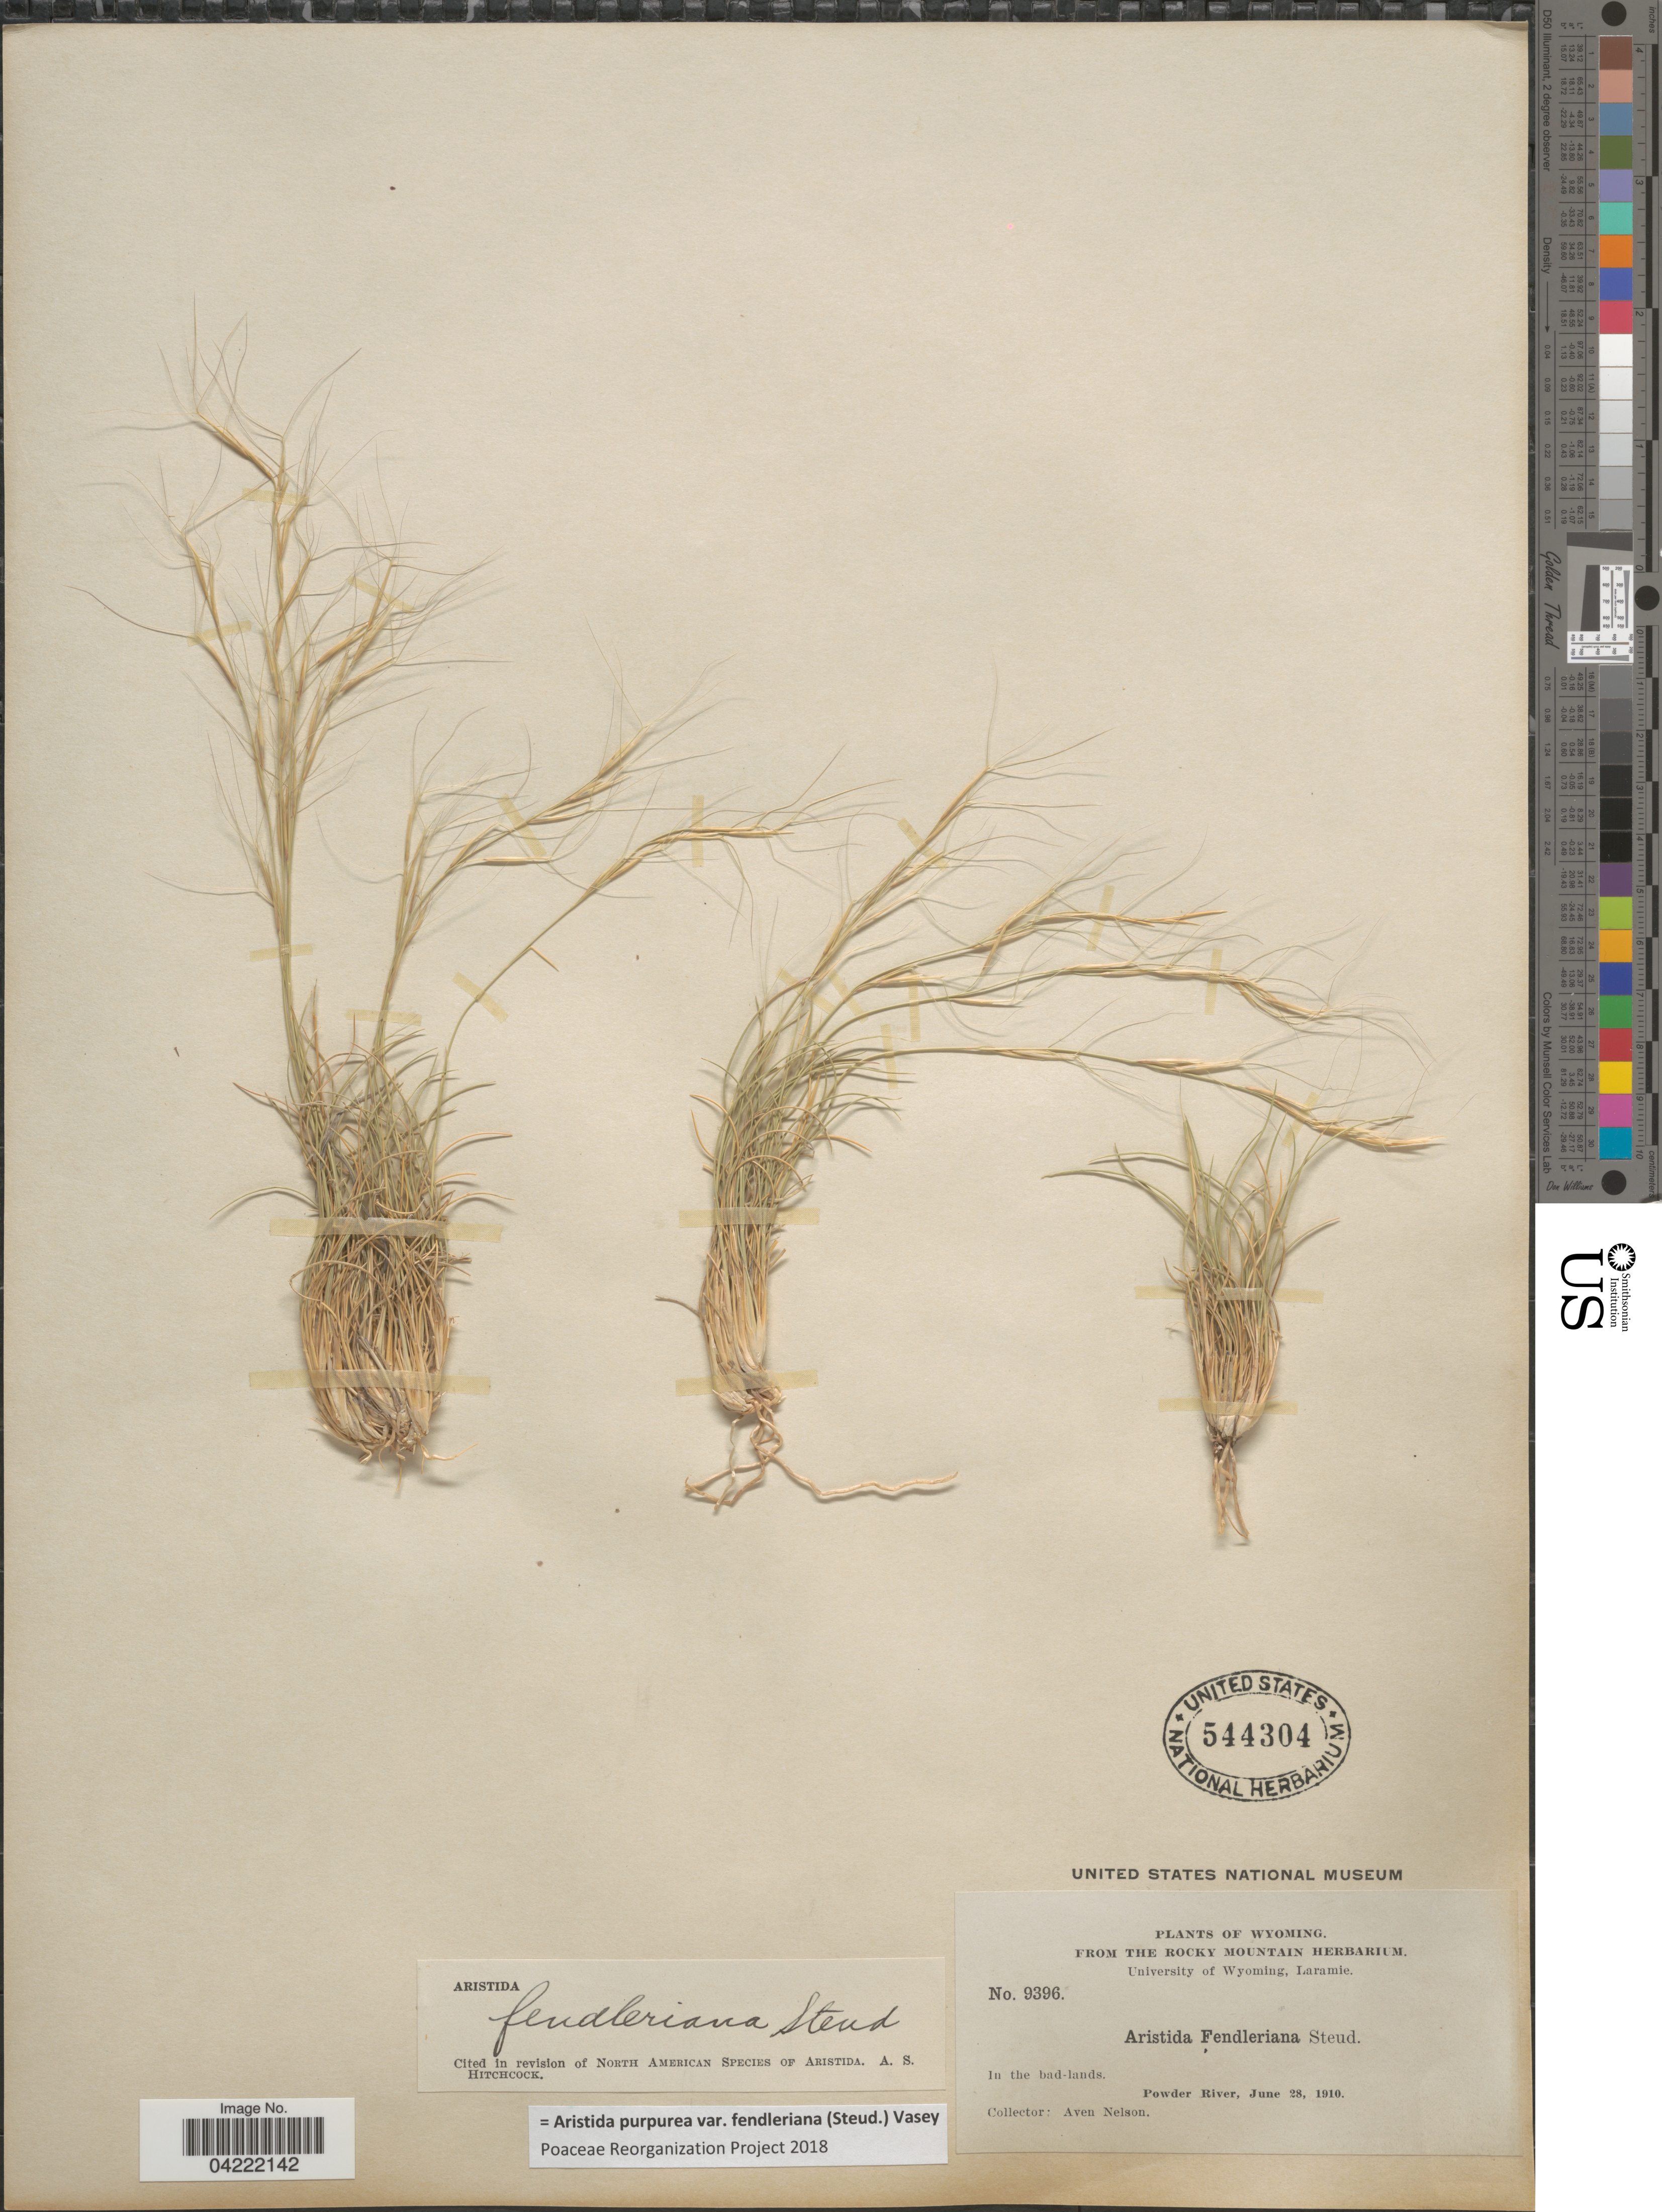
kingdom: Plantae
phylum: Tracheophyta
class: Liliopsida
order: Poales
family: Poaceae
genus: Aristida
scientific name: Aristida purpurea var. fendleriana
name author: (Steud.) Vasey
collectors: A. Nelson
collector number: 9396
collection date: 1910-06-28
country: United States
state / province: Wyoming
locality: Powder River.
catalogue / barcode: US 544304